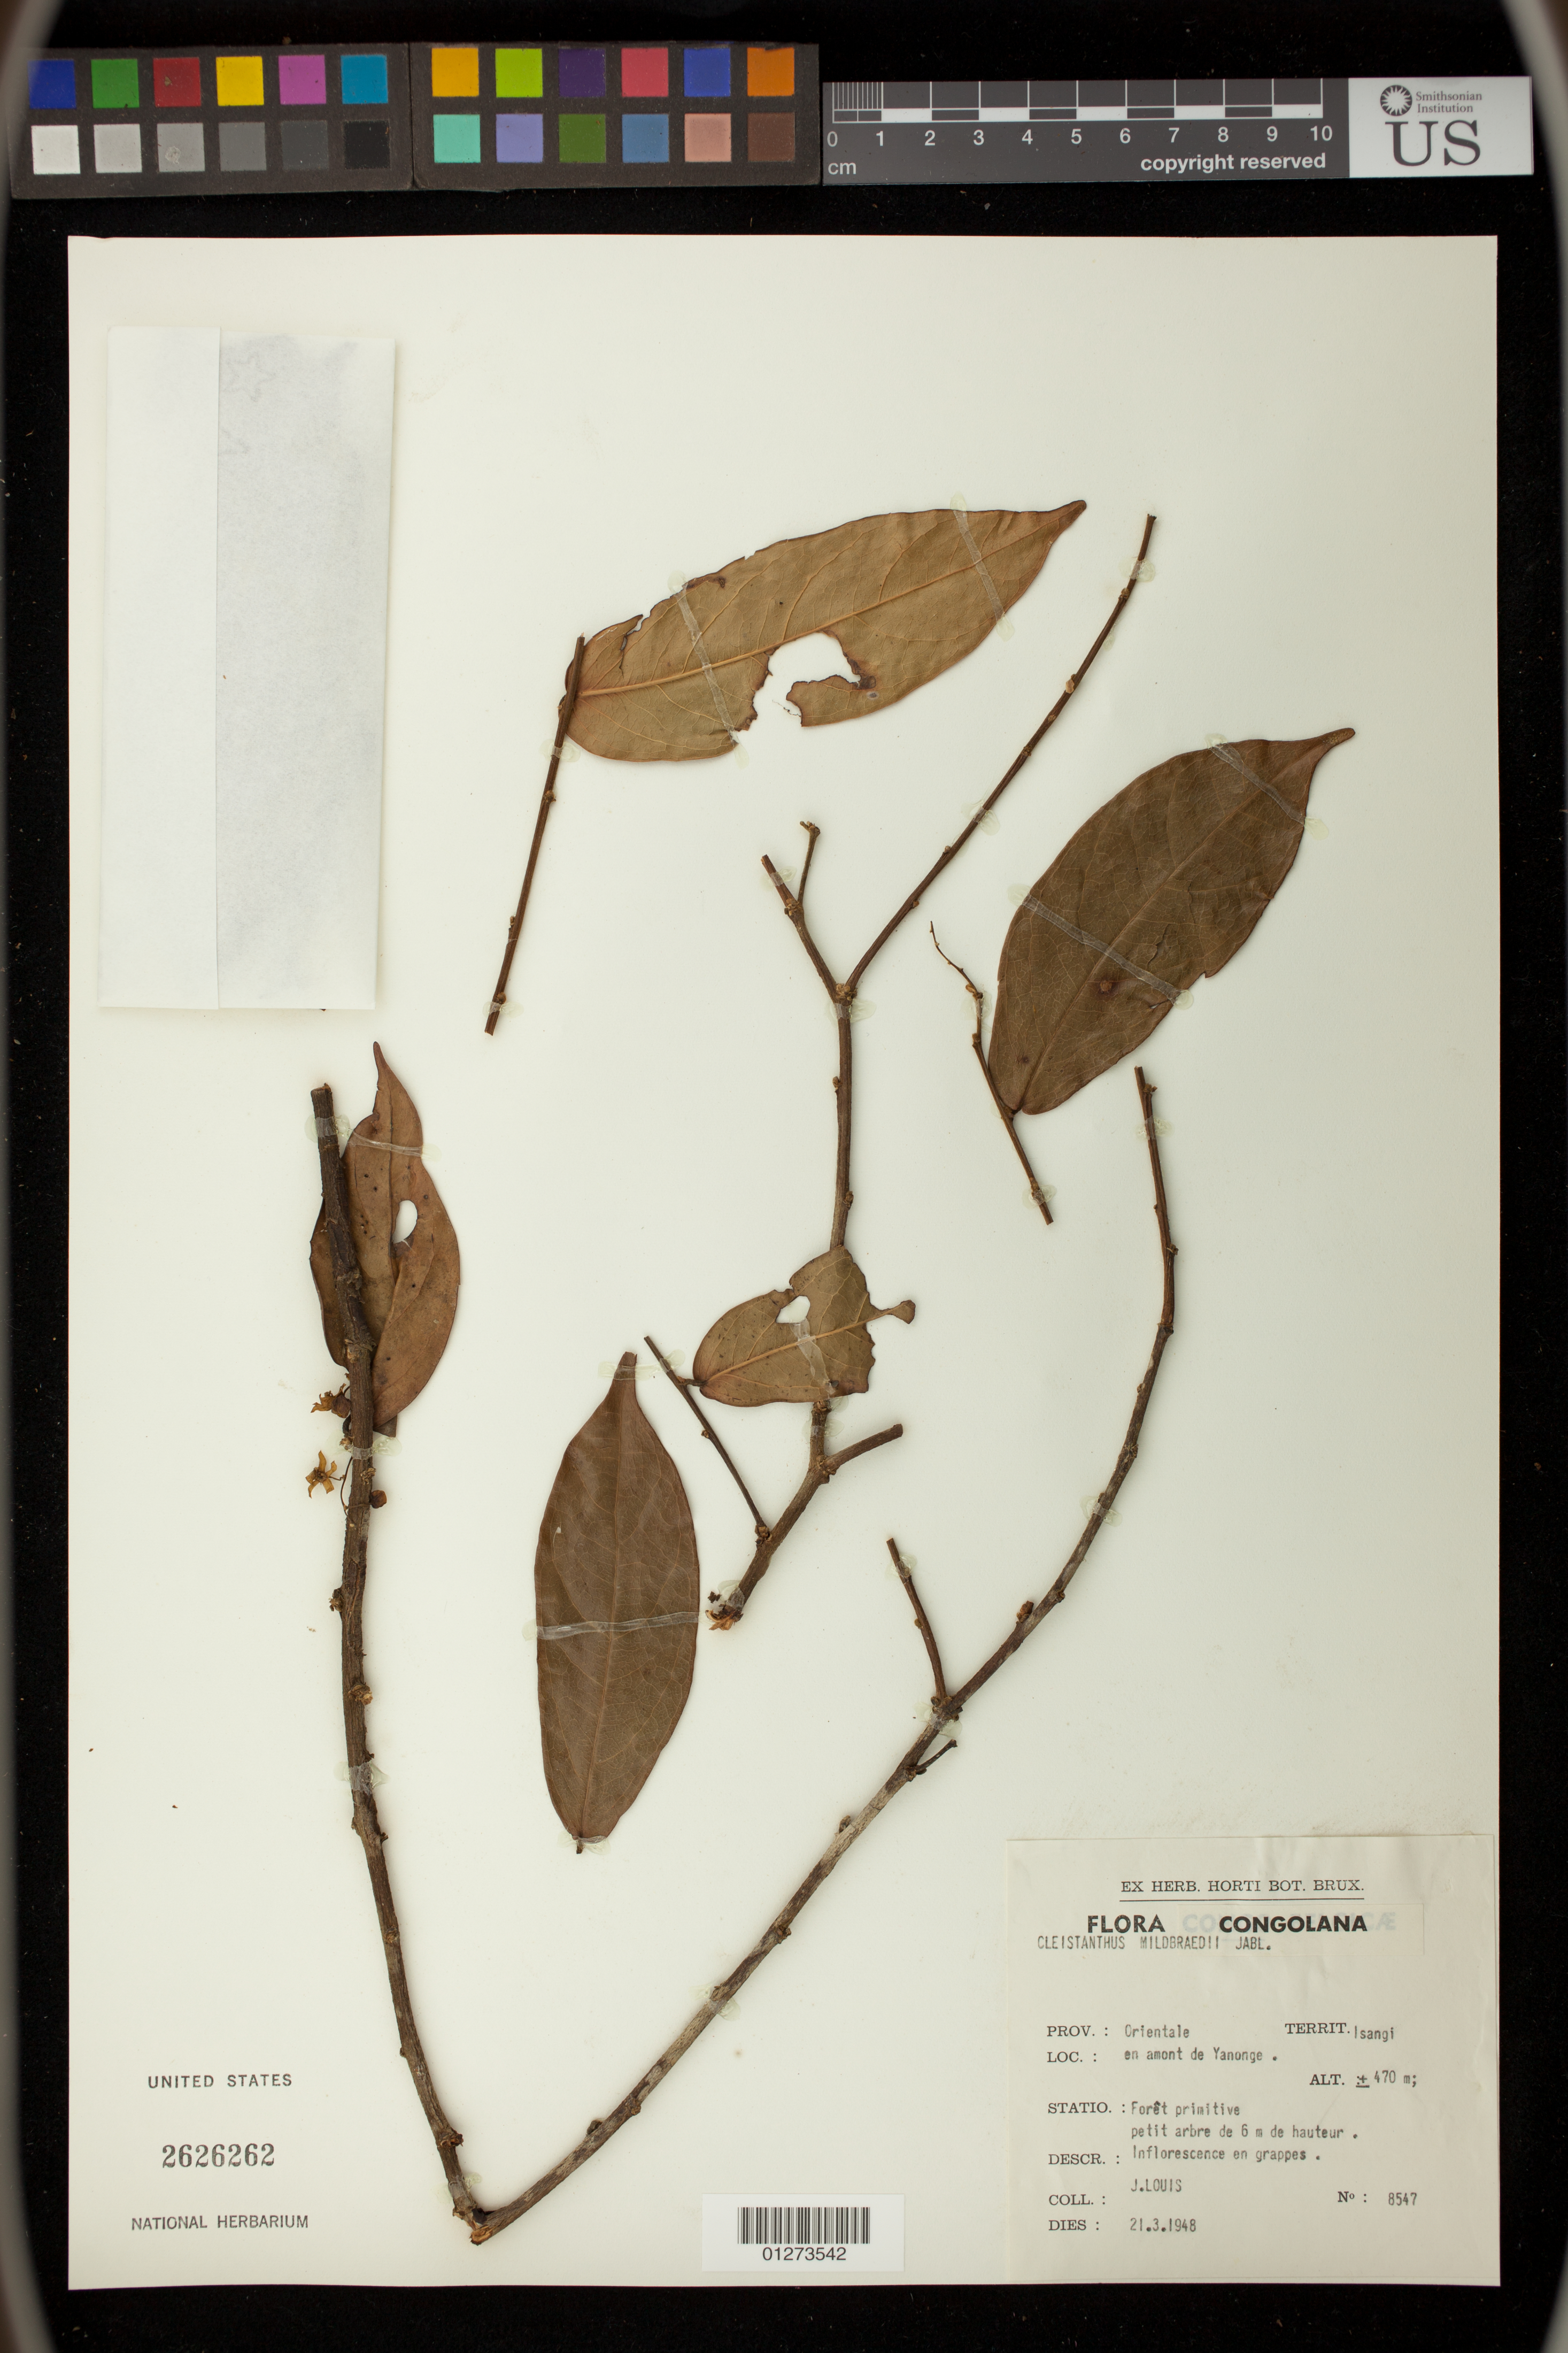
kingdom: Plantae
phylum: Tracheophyta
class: Magnoliopsida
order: Malpighiales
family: Phyllanthaceae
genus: Cleistanthus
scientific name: Cleistanthus mildbraedii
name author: Jabl.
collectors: J. Louis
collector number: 8547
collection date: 1948-03-21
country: Congo, Democratic Republic of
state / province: Tshopo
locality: Prov.: Orientale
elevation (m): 470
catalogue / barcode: US 2626262